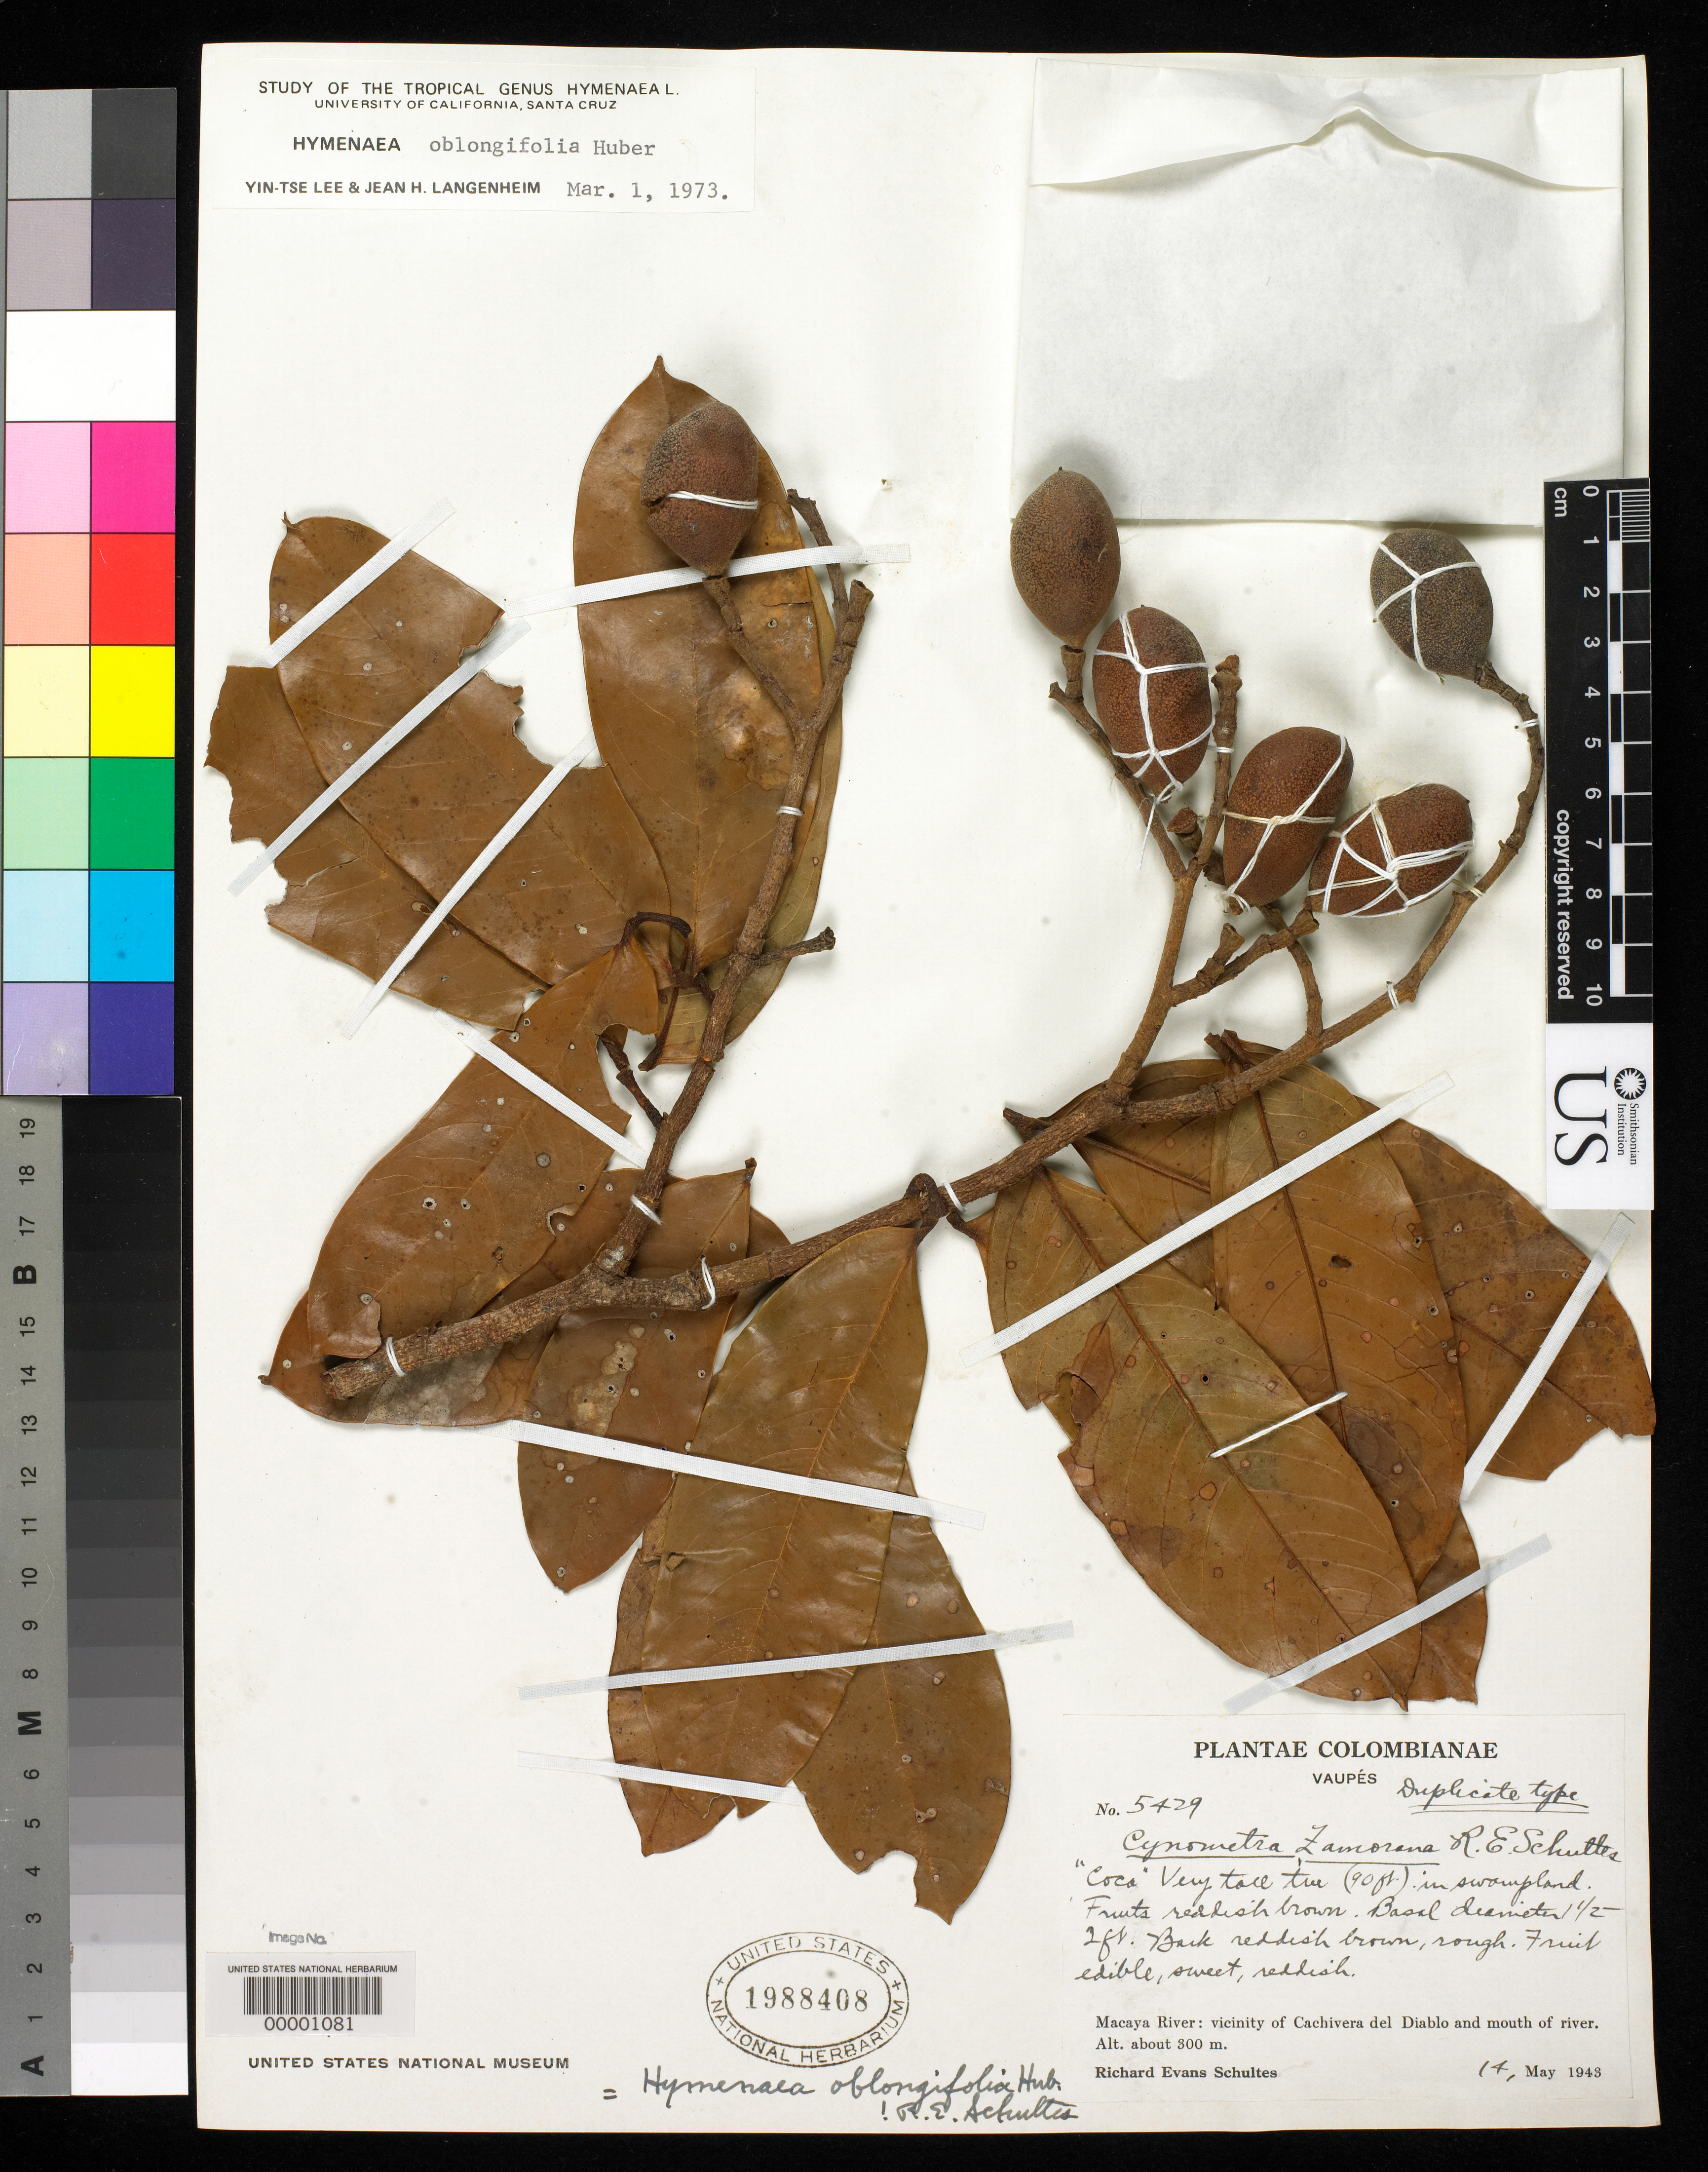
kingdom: Plantae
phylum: Tracheophyta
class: Magnoliopsida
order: Fabales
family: Fabaceae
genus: Cynometra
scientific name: Cynometra zamorana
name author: R.E. Schult.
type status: Isotype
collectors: R. E. Schultes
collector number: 5429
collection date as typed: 14 May 1943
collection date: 1943-05-14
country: Colombia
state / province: Vaupés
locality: Macaya River, Cachivera del Diablo.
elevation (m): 300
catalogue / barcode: US 1988408